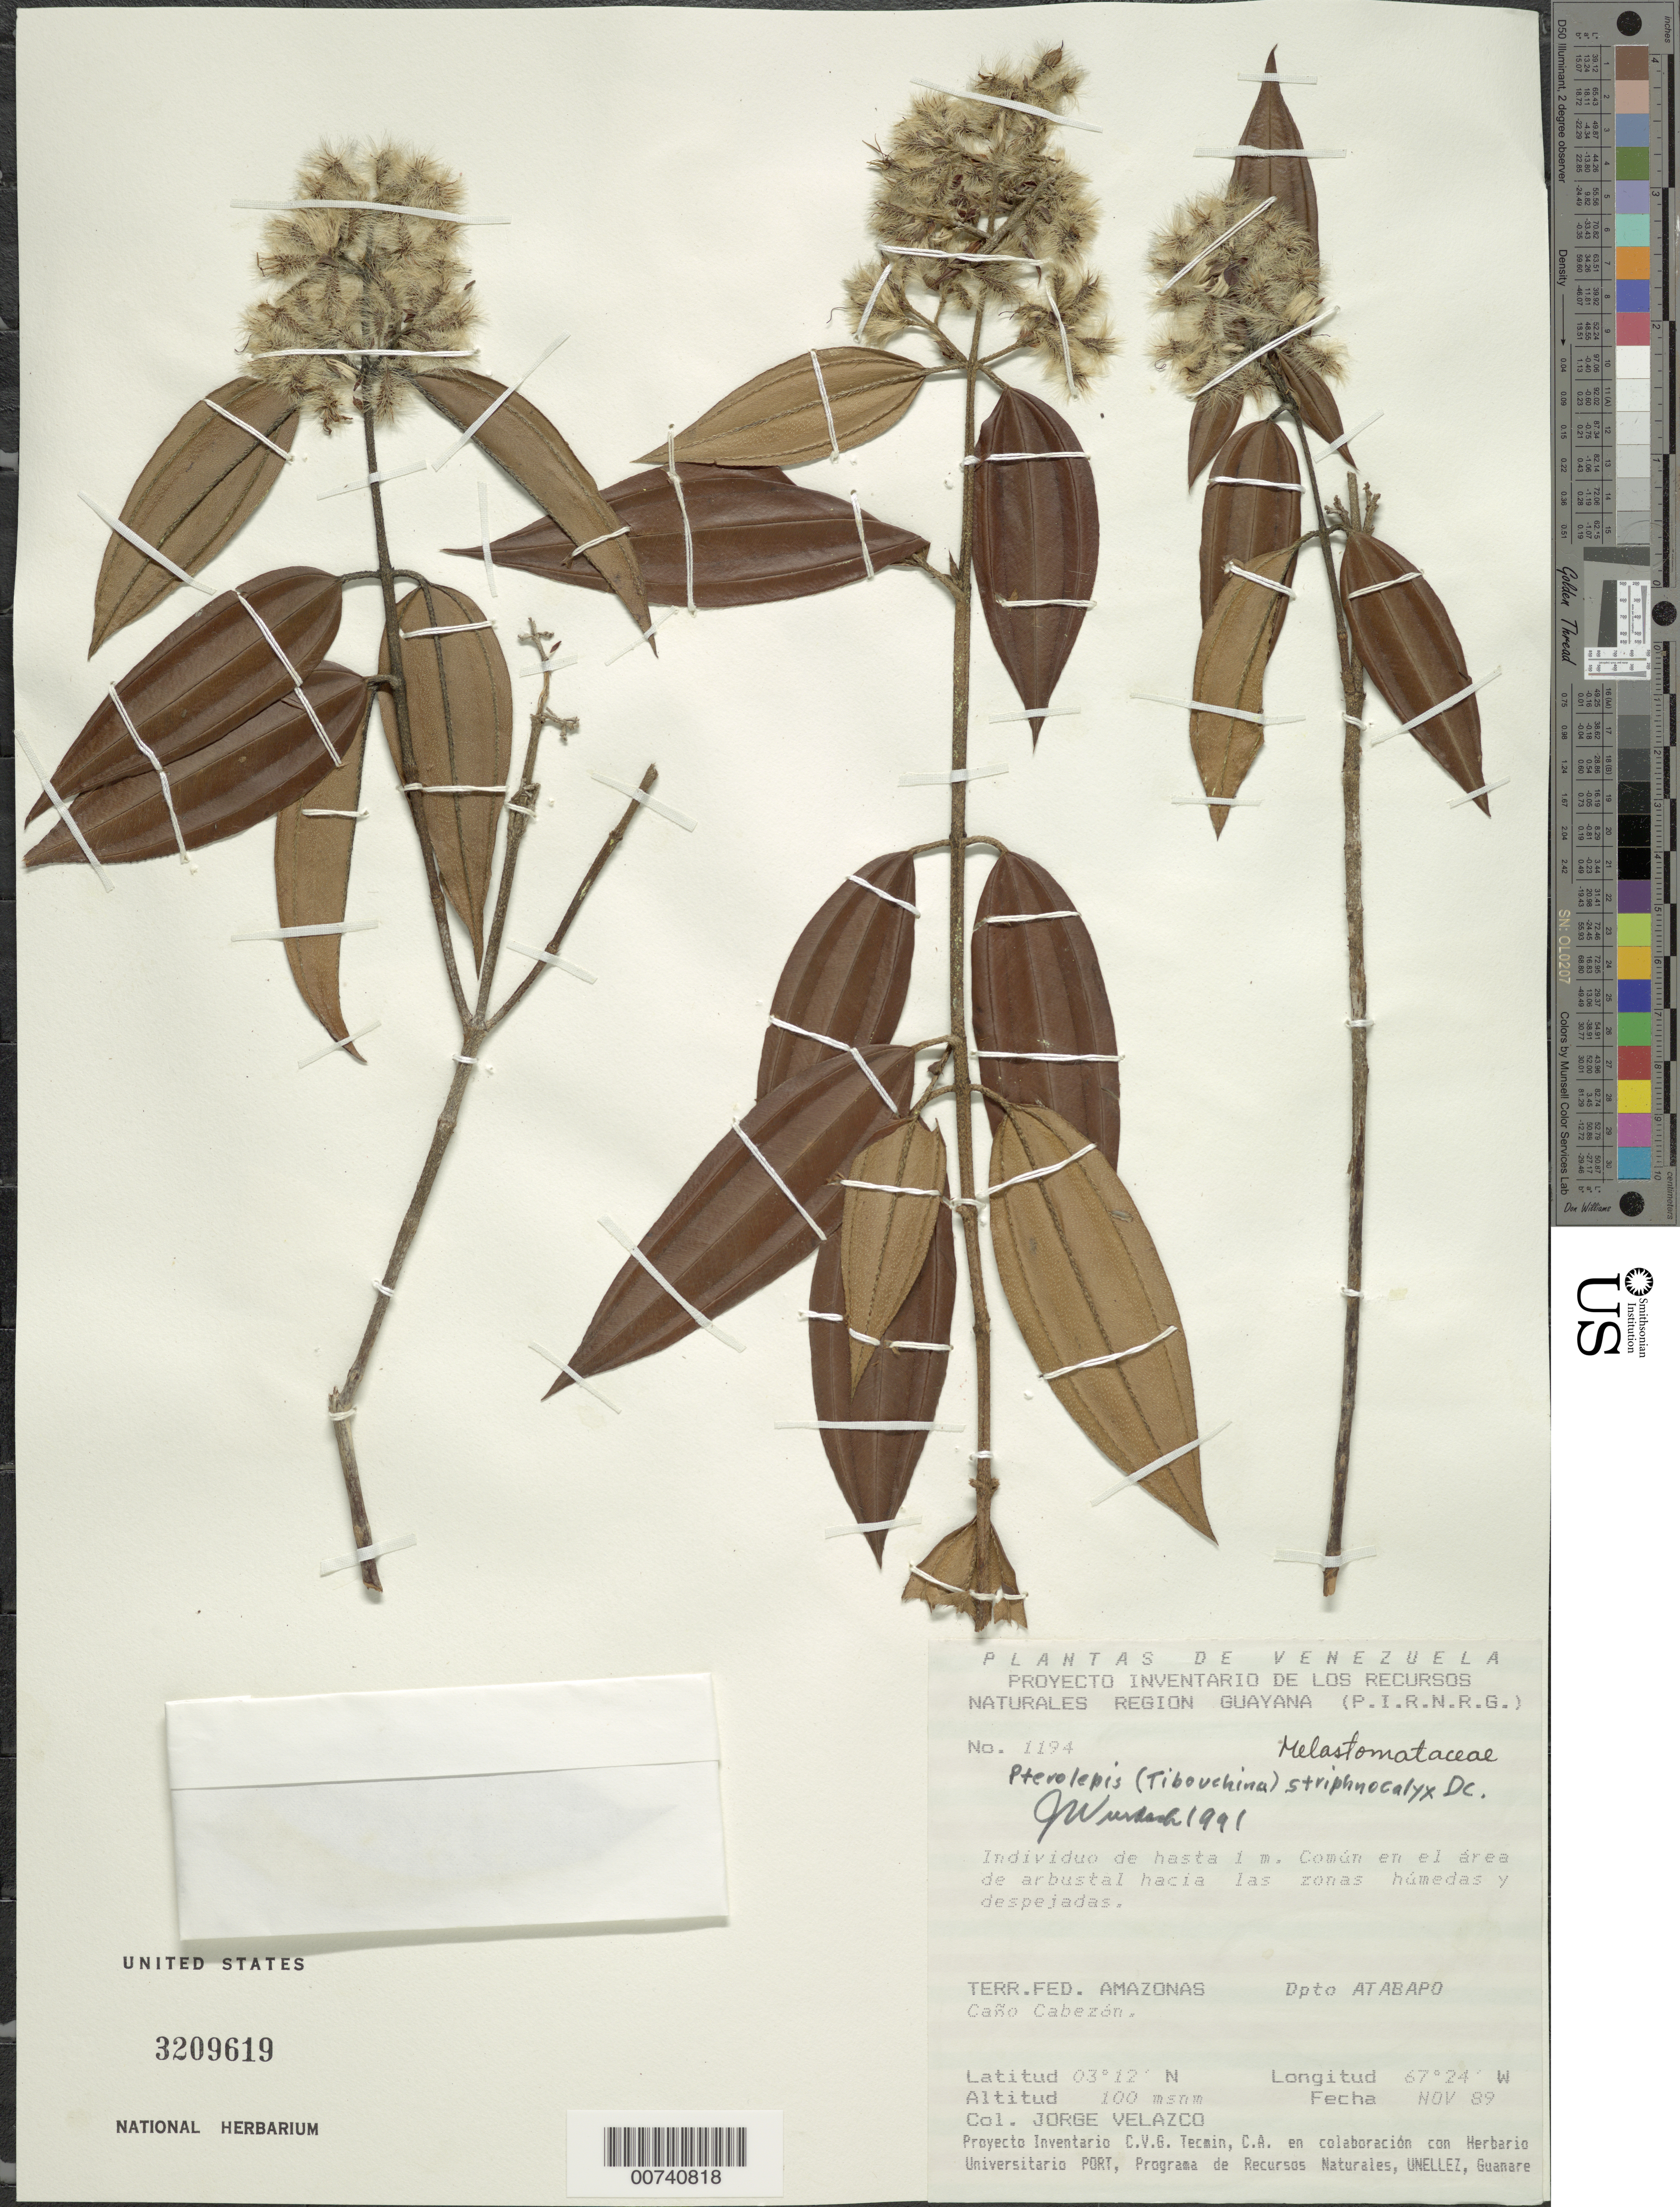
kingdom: Plantae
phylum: Tracheophyta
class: Magnoliopsida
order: Myrtales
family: Melastomataceae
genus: Tibouchina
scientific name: Tibouchina striphnocalyx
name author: (DC.) Gleason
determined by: Wurdack, John J., (US), US (UNITED STATES)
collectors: J. Velazco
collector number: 1194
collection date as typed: Nov-89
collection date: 1989-11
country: Venezuela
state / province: Amazonas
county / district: Atabapo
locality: Caño Cabezón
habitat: Area de arbustal hacia las zonas húmedas y despejadas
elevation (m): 100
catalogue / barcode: US 3209619